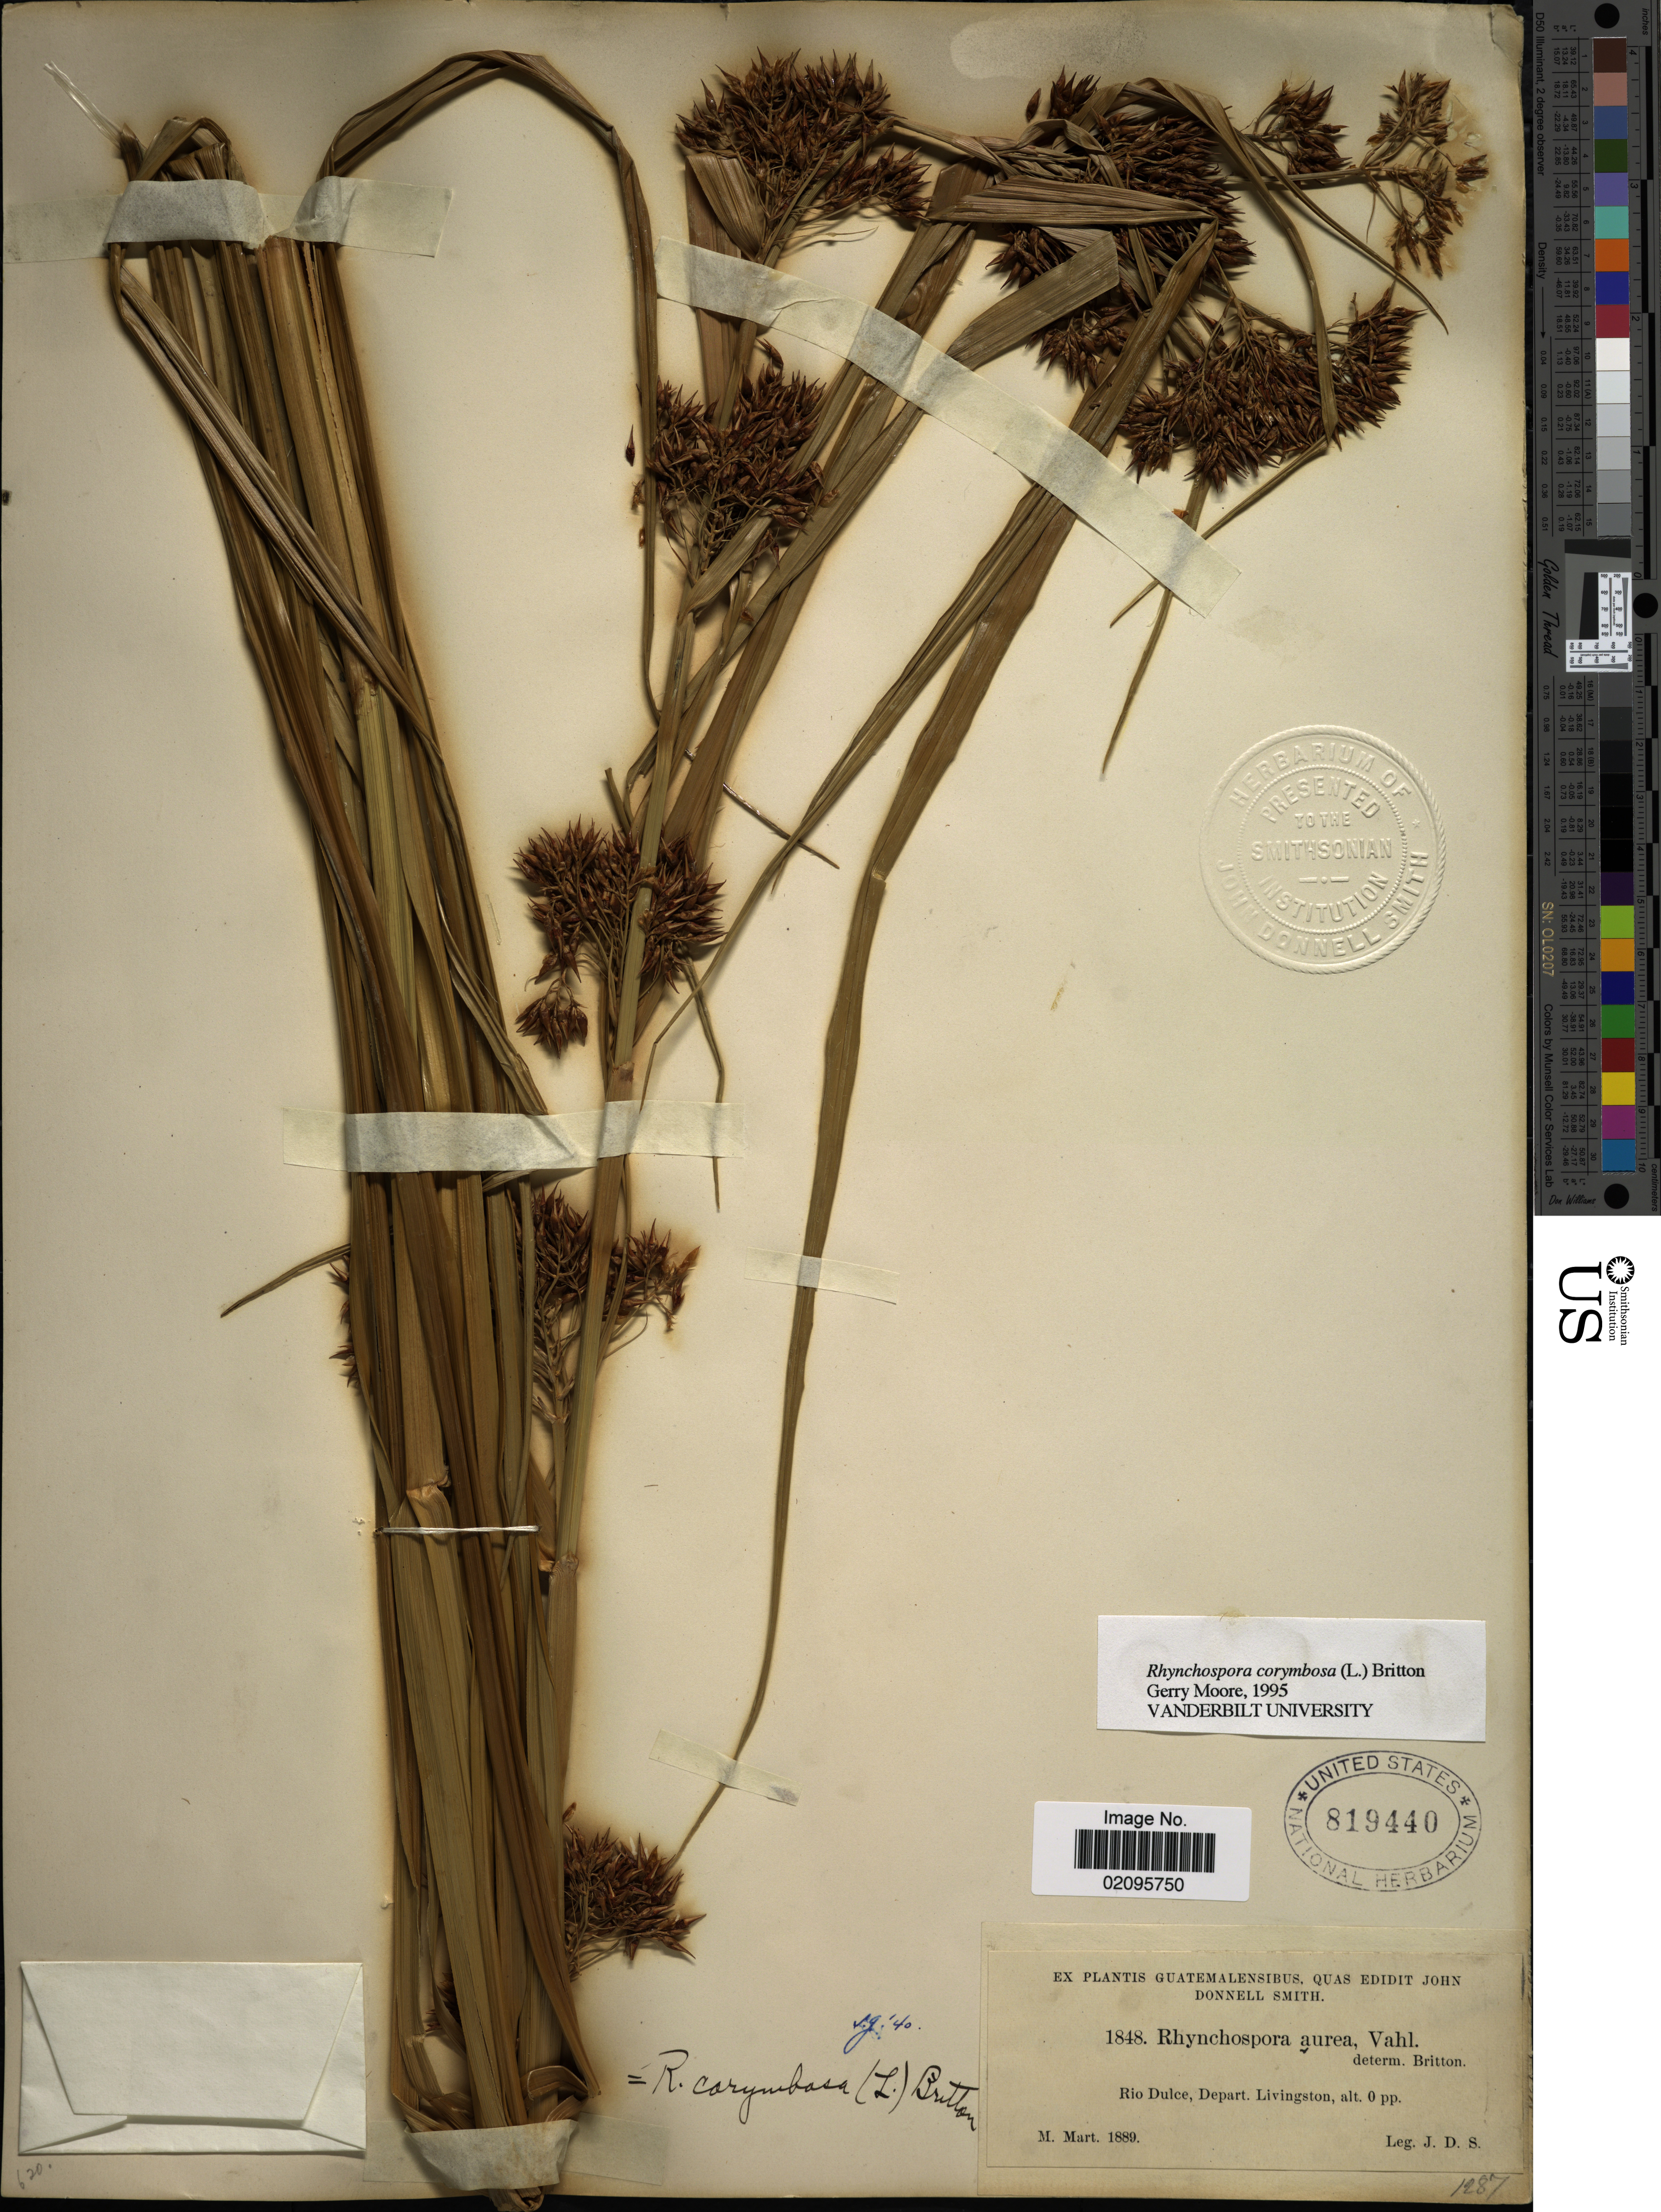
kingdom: Plantae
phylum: Tracheophyta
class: Liliopsida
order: Poales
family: Cyperaceae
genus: Rhynchospora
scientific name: Rhynchospora organensis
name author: C.B. Clarke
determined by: Weber, P., (ICN), Universidade Federal do Rio Grande do Sul (BRAZIL)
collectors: J. Donnell Smith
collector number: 1848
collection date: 1889-03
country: Guatemala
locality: Guatemalensibus, Rio Dulce, Depart. Livingston.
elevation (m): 0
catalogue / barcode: US 819440